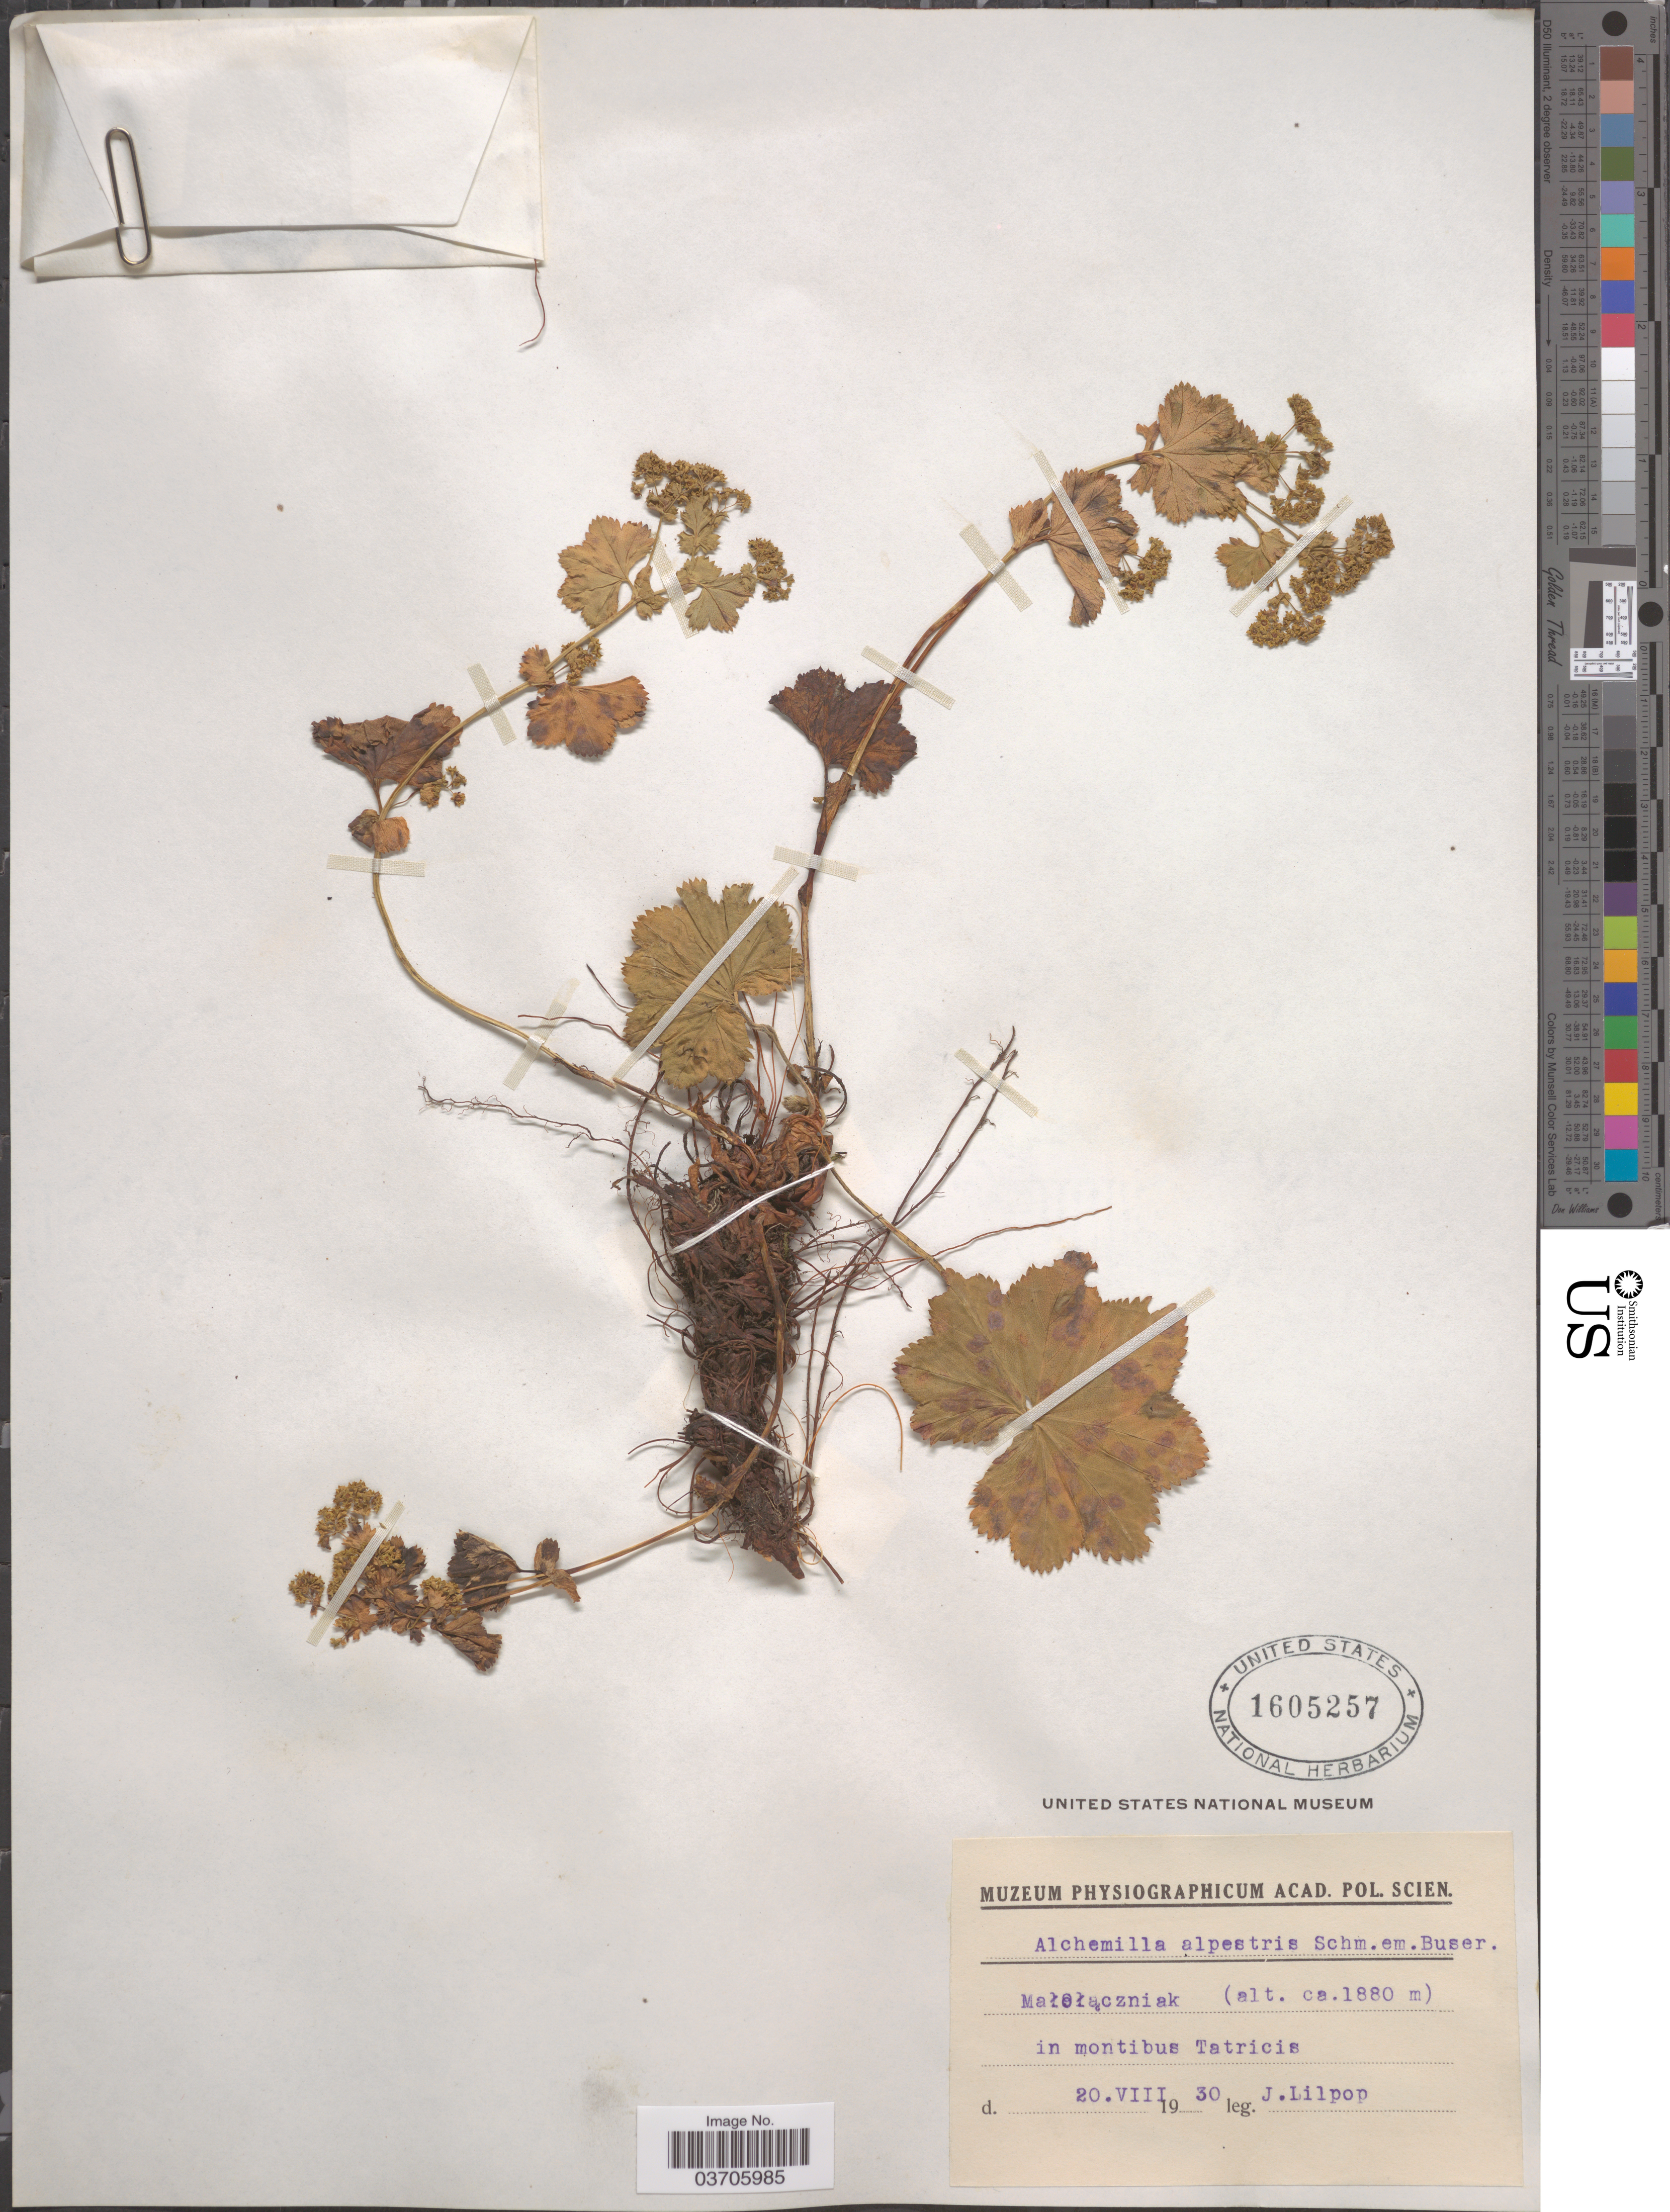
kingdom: Plantae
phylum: Tracheophyta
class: Magnoliopsida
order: Rosales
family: Rosaceae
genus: Alchemilla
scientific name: Alchemilla alpestris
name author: (F.W. Schmidt) Opiz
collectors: J. Lilpop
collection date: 1930-08-20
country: Poland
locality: Małołaçzniak in montibus tatricis.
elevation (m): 1880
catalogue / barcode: US 1605257